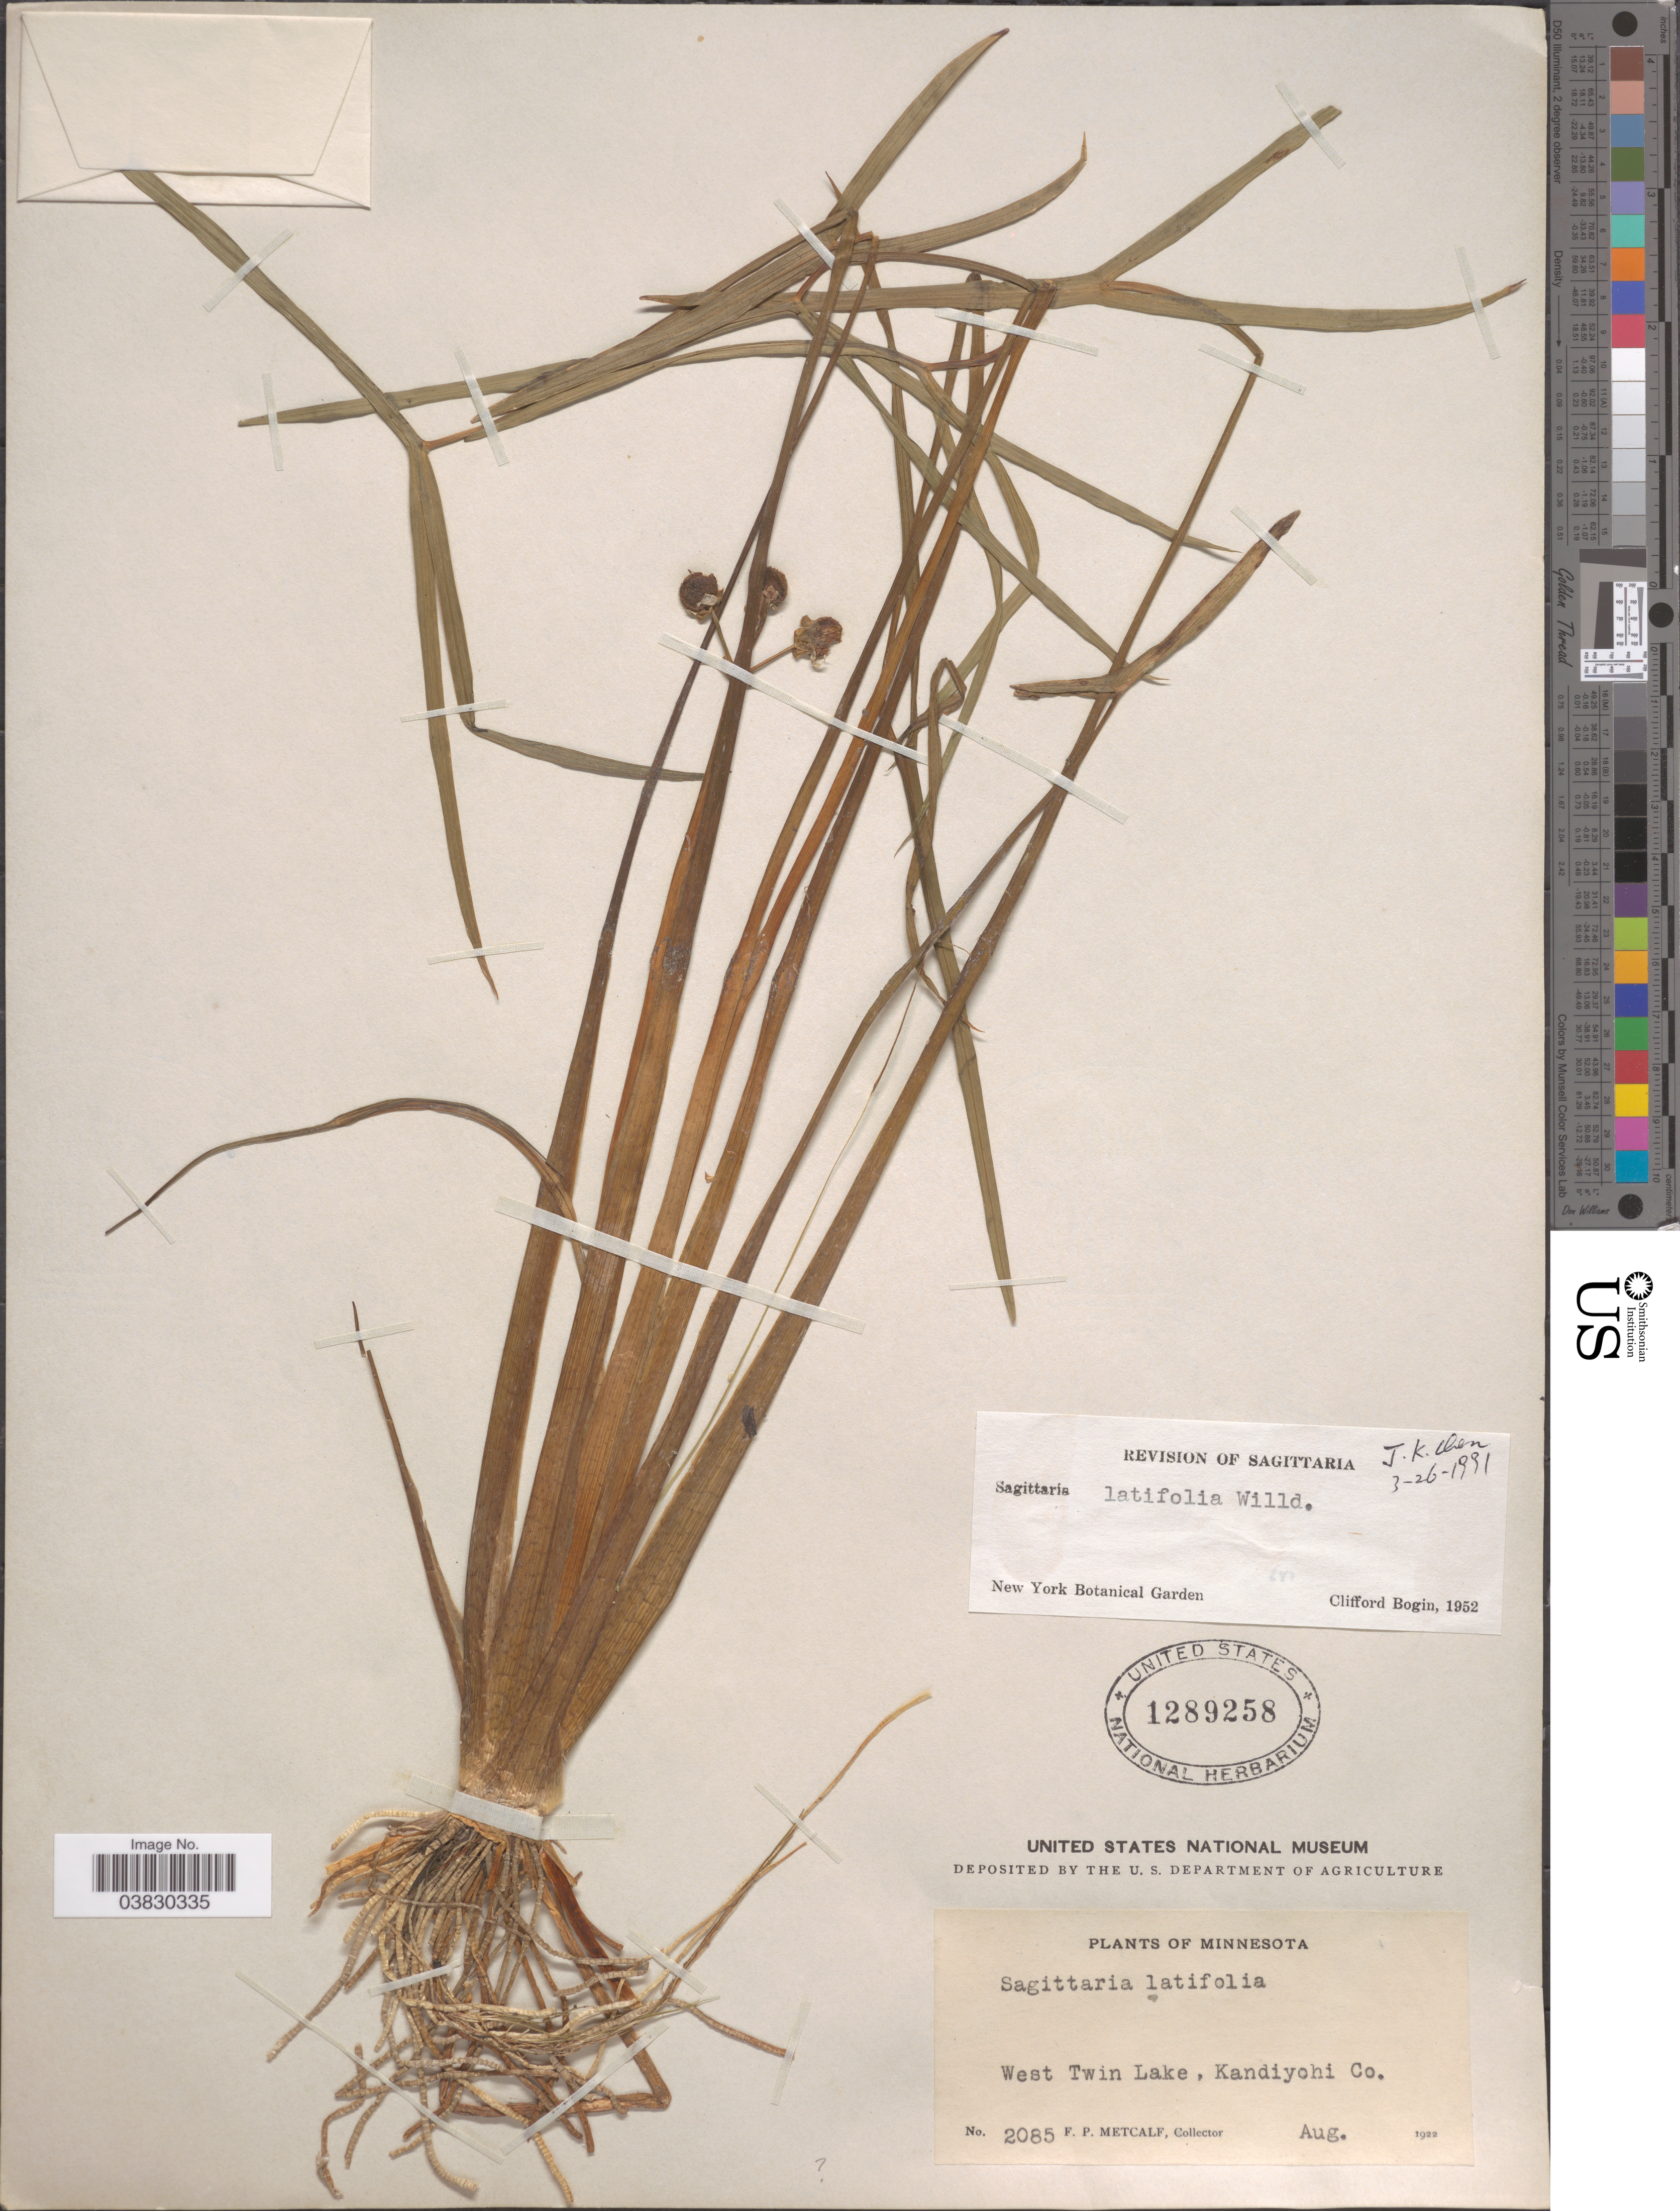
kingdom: Plantae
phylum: Tracheophyta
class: Liliopsida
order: Alismatales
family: Alismataceae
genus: Sagittaria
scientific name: Sagittaria latifolia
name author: Willd.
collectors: F. Metcalf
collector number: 2085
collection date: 1922-08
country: United States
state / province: Minnesota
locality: West Twin Lake, Kandiyohi Co.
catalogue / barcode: US 1289258